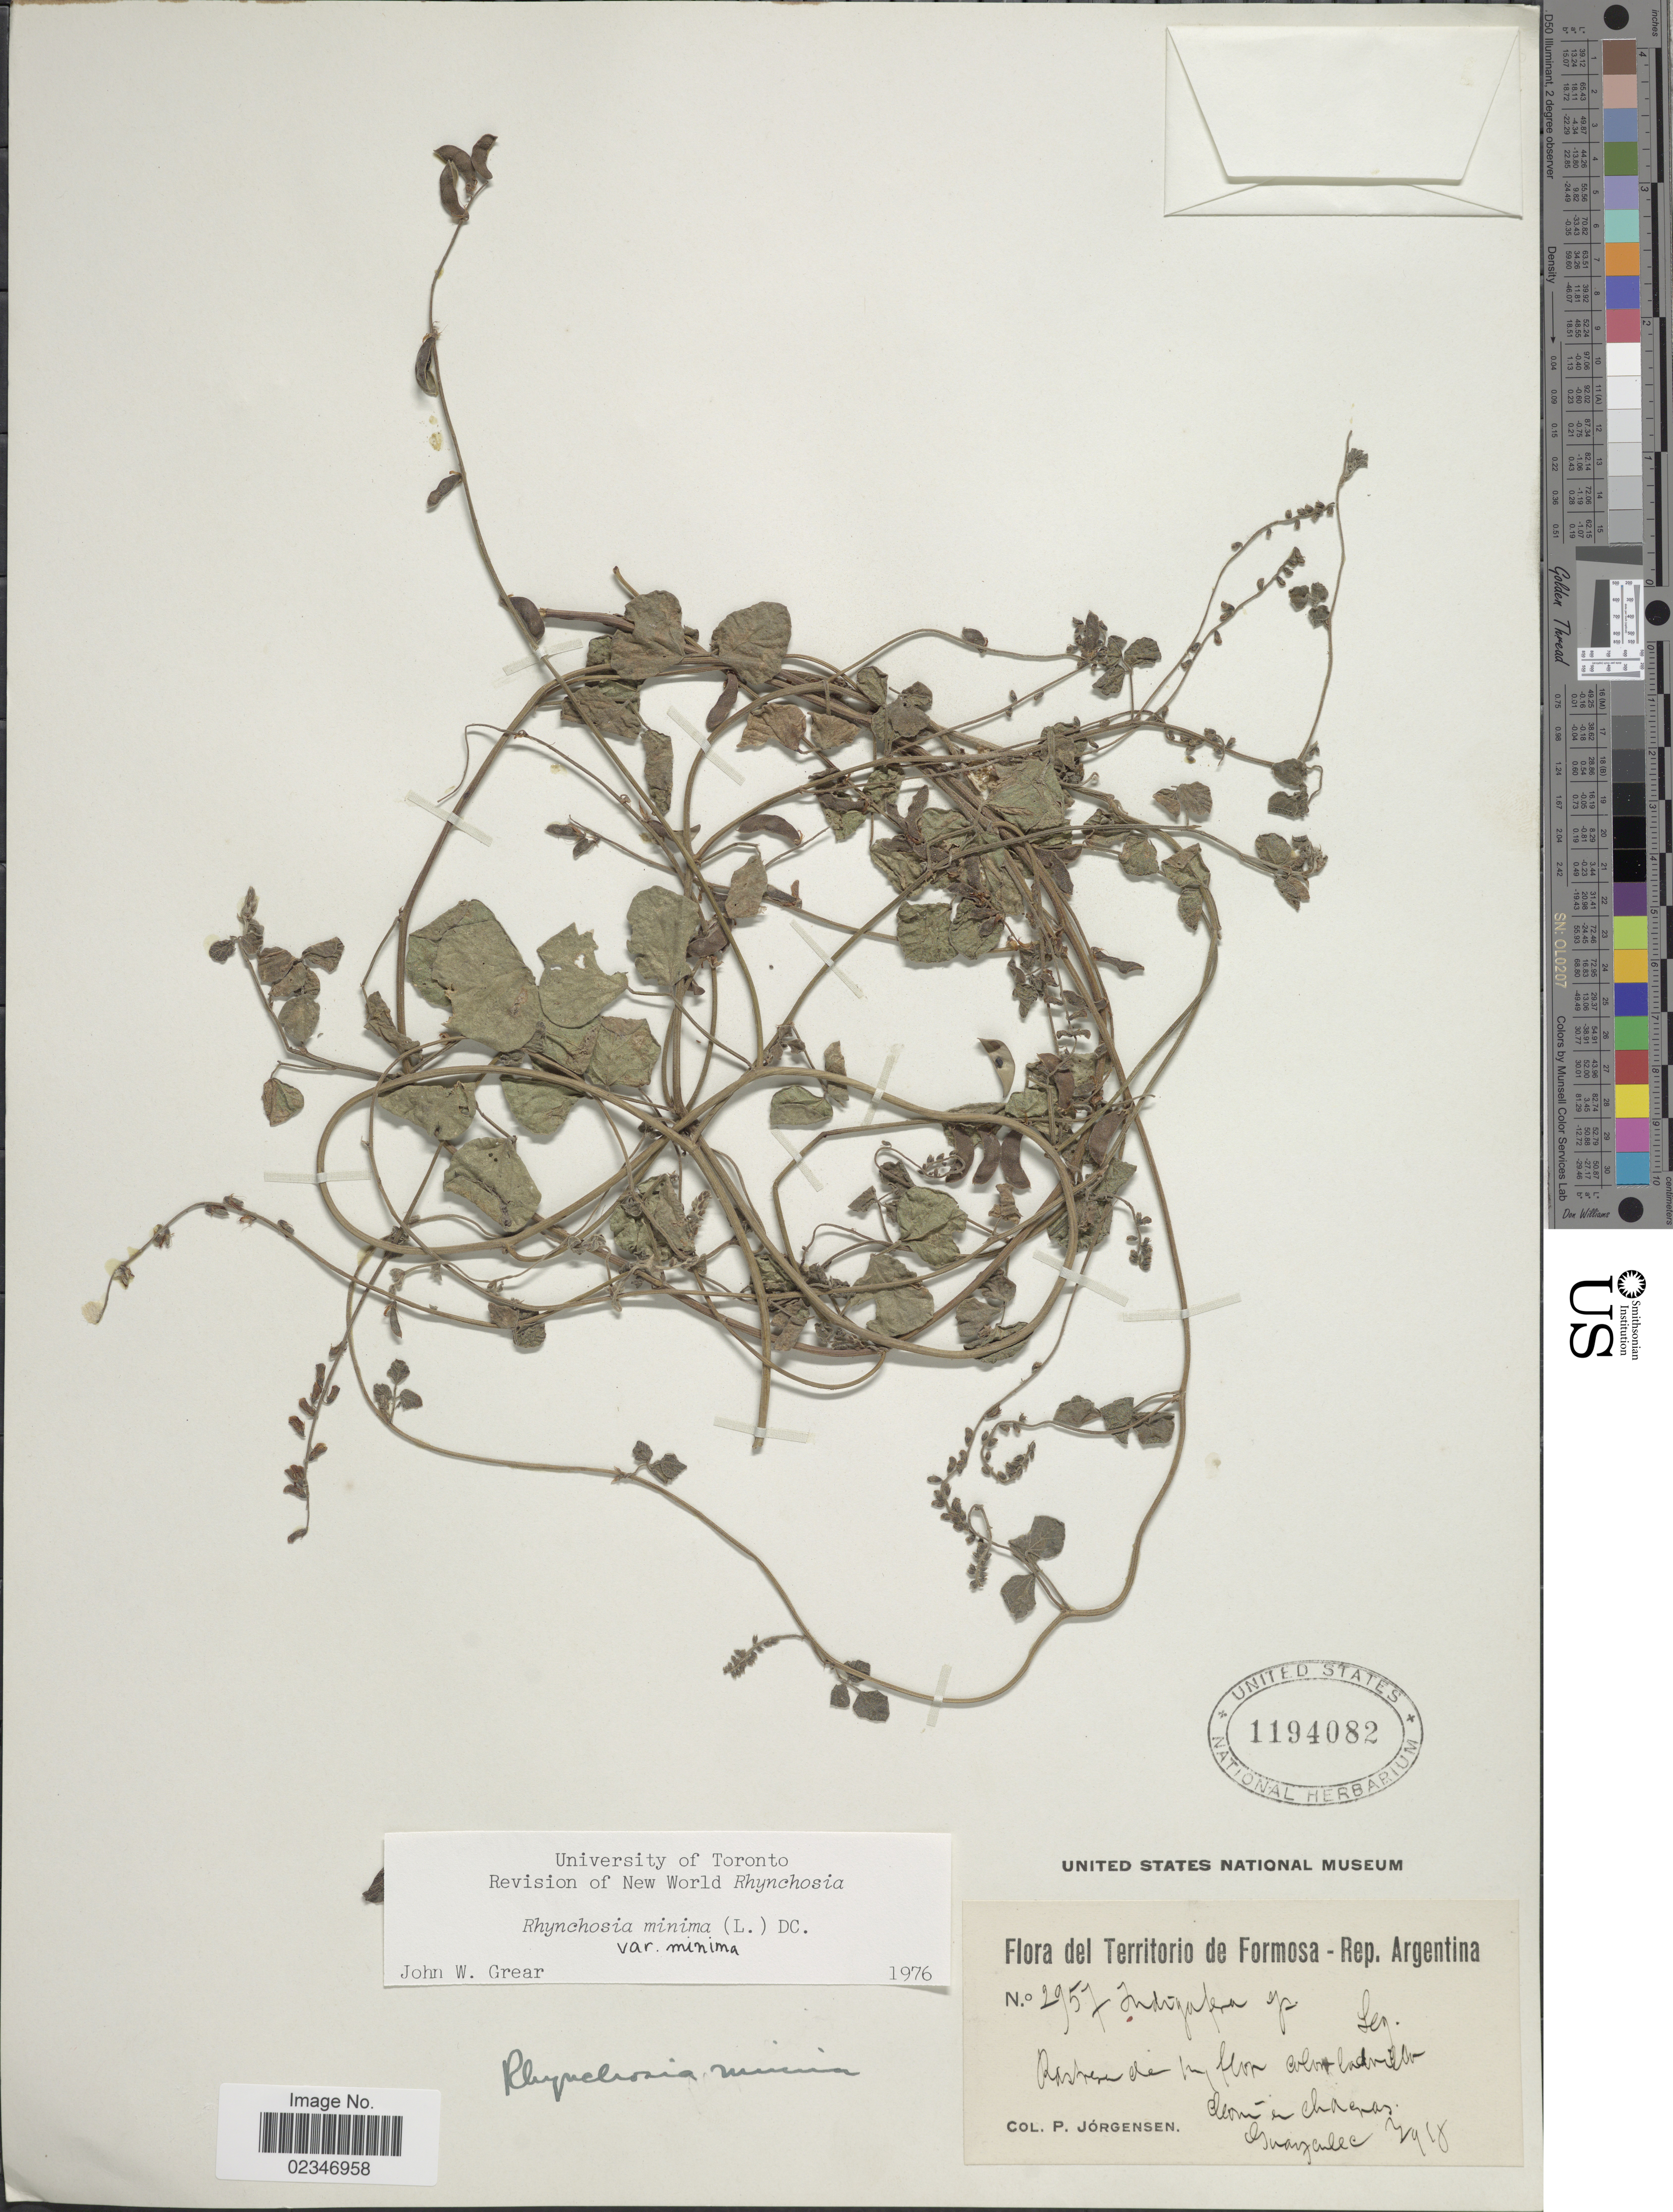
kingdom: Plantae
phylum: Tracheophyta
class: Magnoliopsida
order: Fabales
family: Fabaceae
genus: Rhynchosia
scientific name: Rhynchosia minima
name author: (L.) DC.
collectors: P. Jörgensen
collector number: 2957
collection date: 1918-03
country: Argentina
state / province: Formosa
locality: Rep. Argentina, Chaeras, Guaycolec.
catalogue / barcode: US 1194082